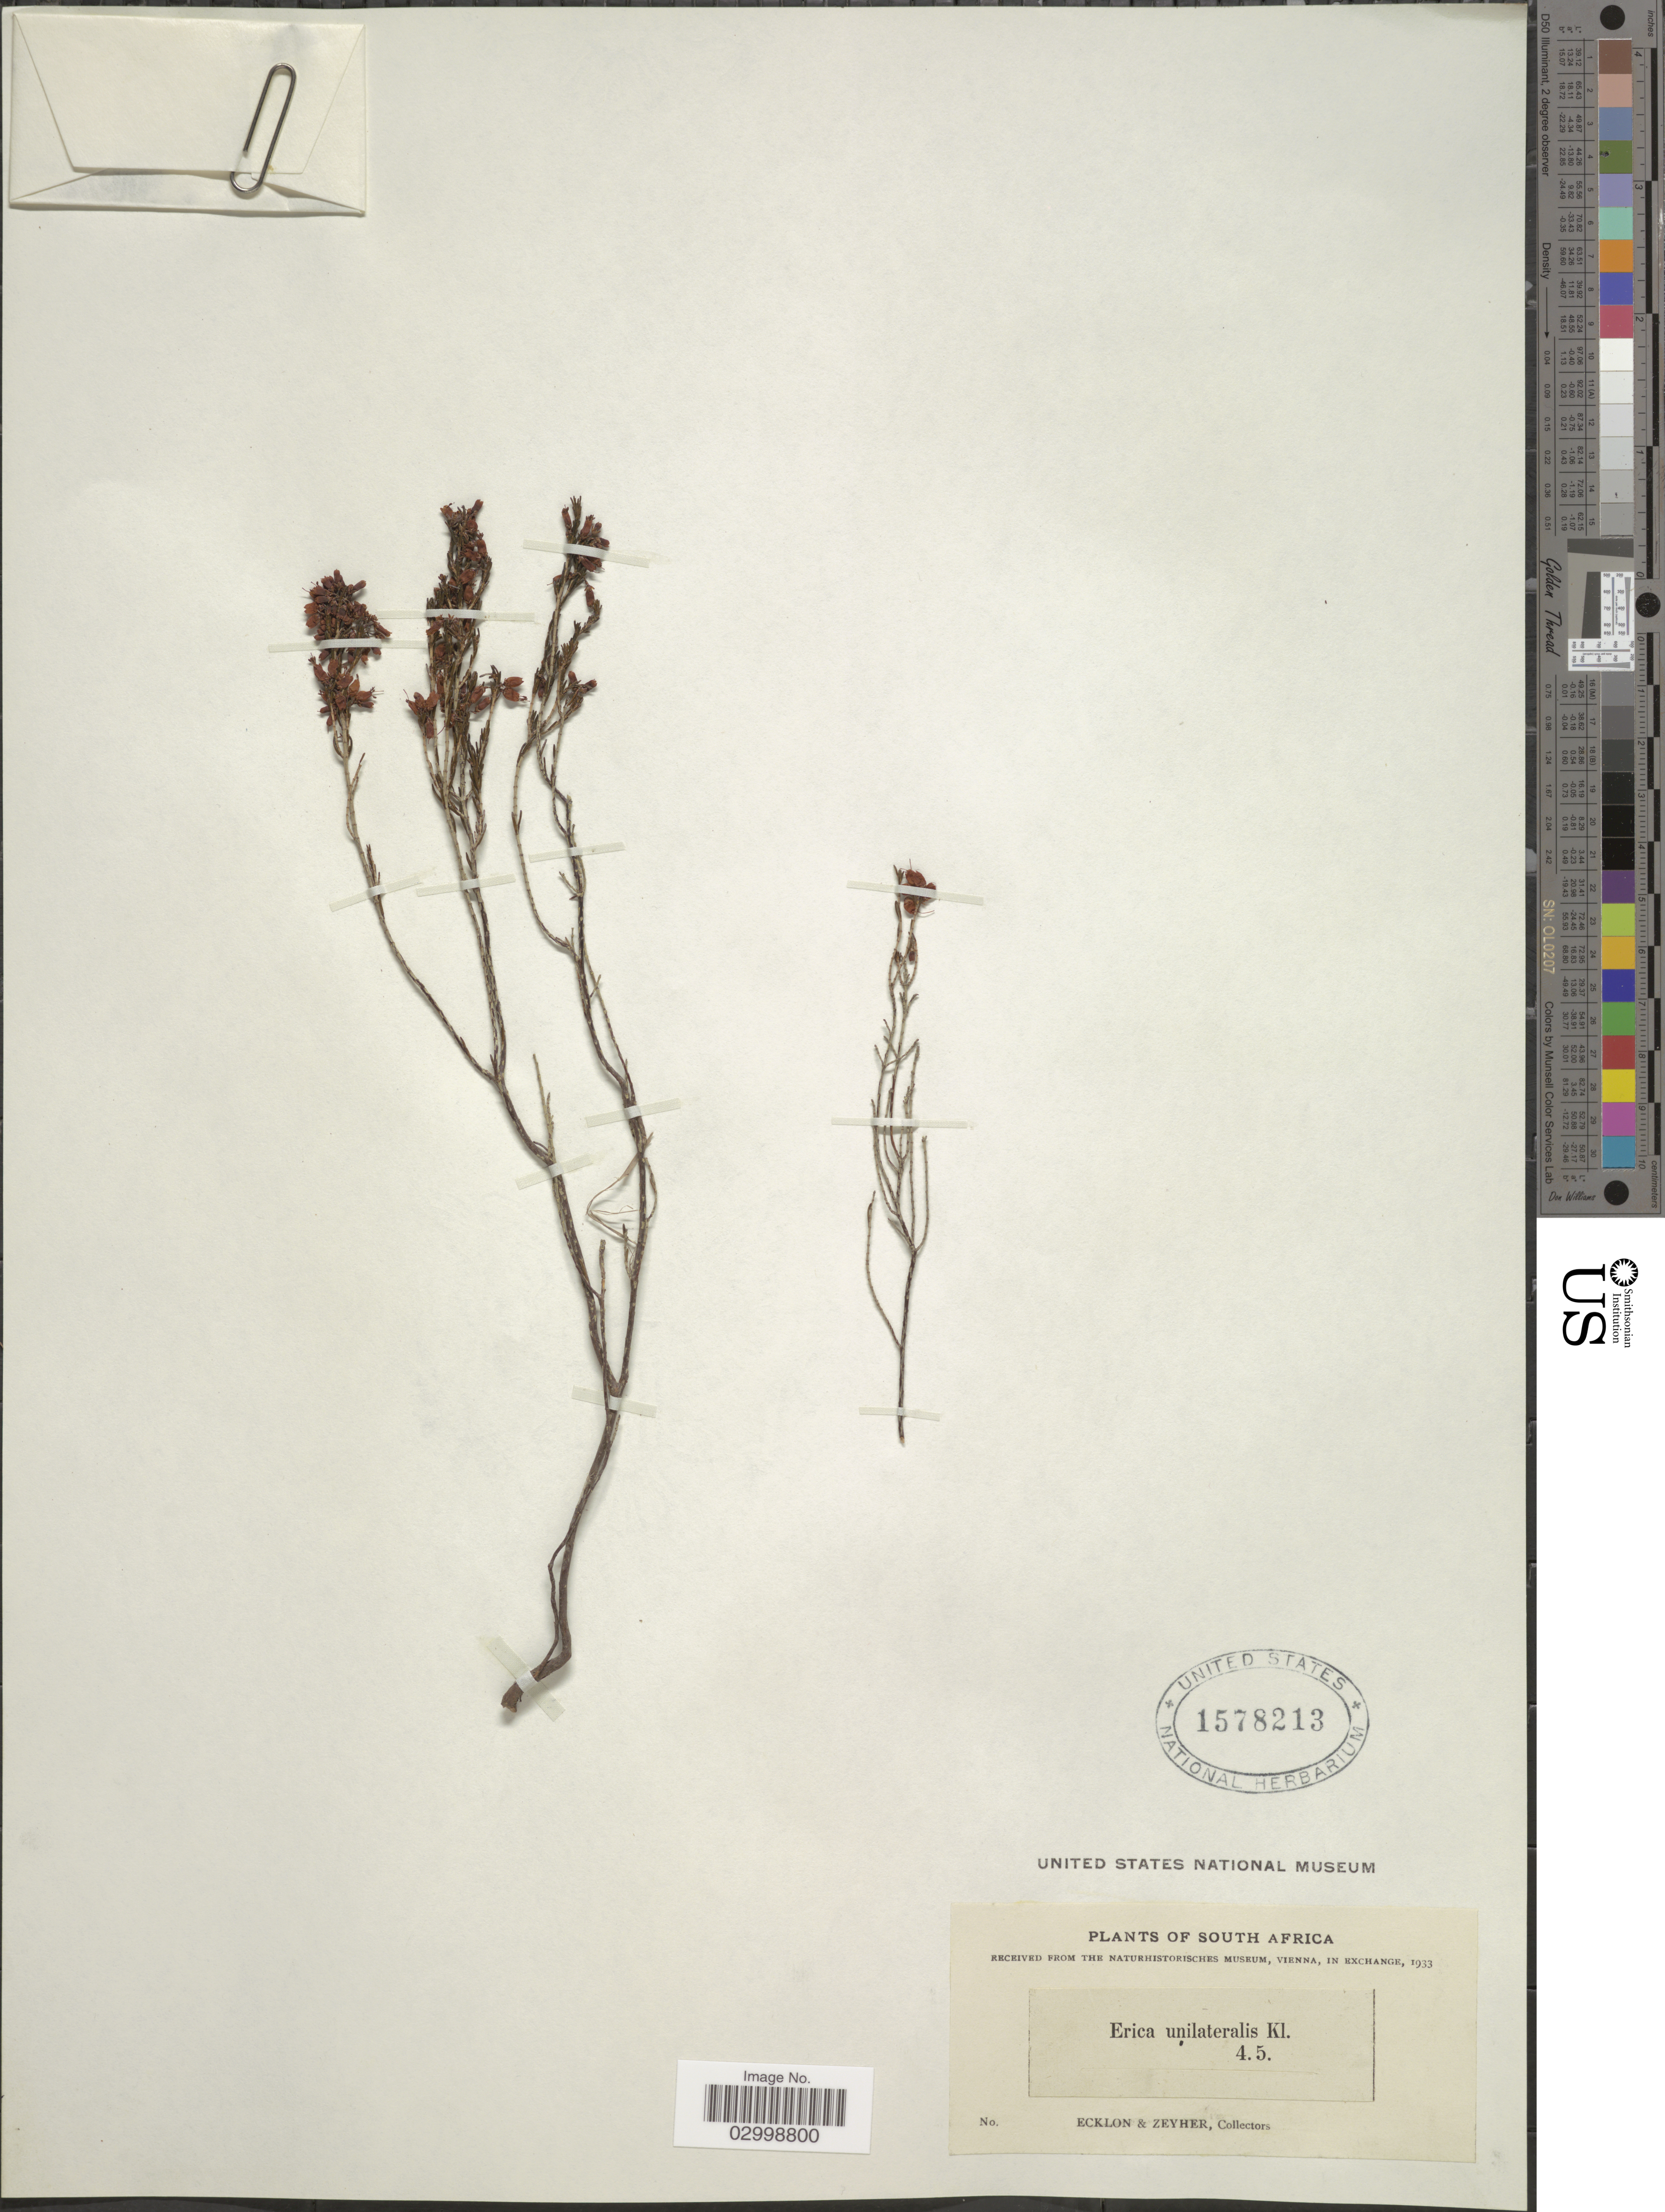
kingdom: Plantae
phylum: Tracheophyta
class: Magnoliopsida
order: Ericales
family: Ericaceae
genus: Erica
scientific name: Erica unilateralis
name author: Klotzsch ex Benth.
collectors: -. Ecklon & -. Zeyher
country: South Africa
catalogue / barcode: US 1578213